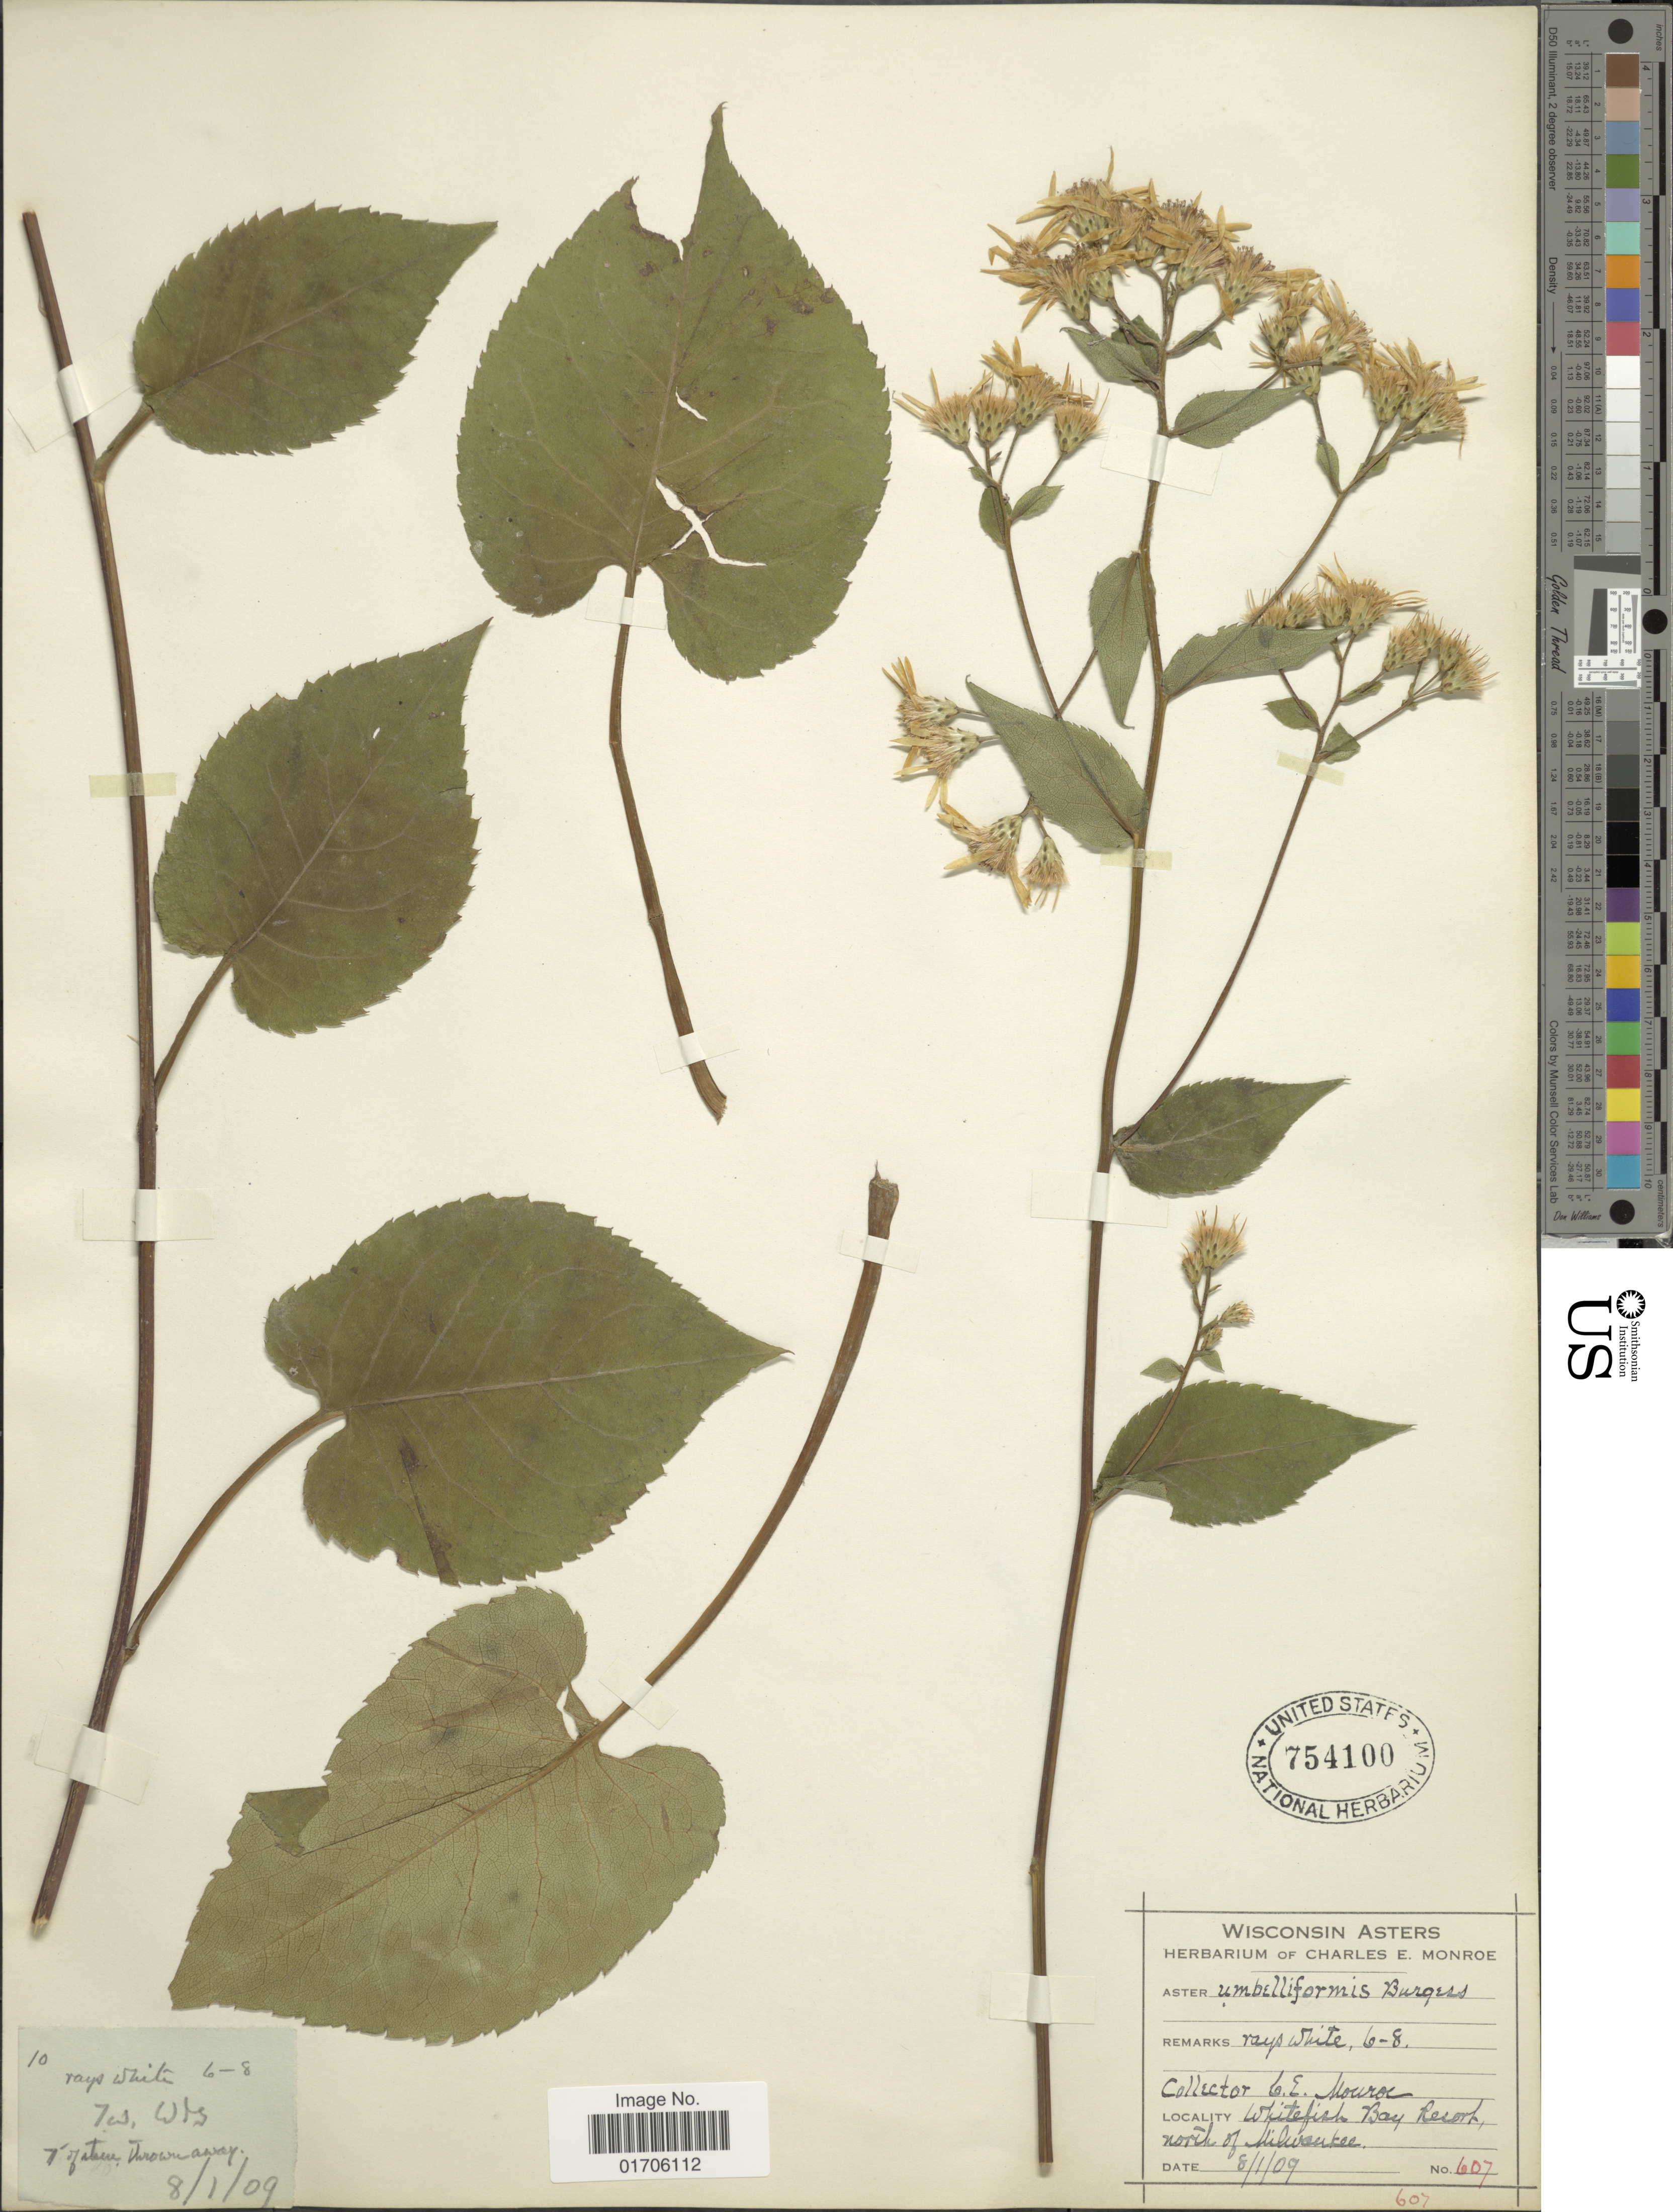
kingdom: Plantae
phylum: Tracheophyta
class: Magnoliopsida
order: Asterales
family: Asteraceae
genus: Aster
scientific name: Aster umbelliformis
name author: E.S. Burgess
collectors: C. Monroe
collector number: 607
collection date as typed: Transcribed d/m/y: 1/8/9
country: United States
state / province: Wisconsin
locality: Whitefish Bay Resort, north of Milwaukee.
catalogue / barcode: US 754100